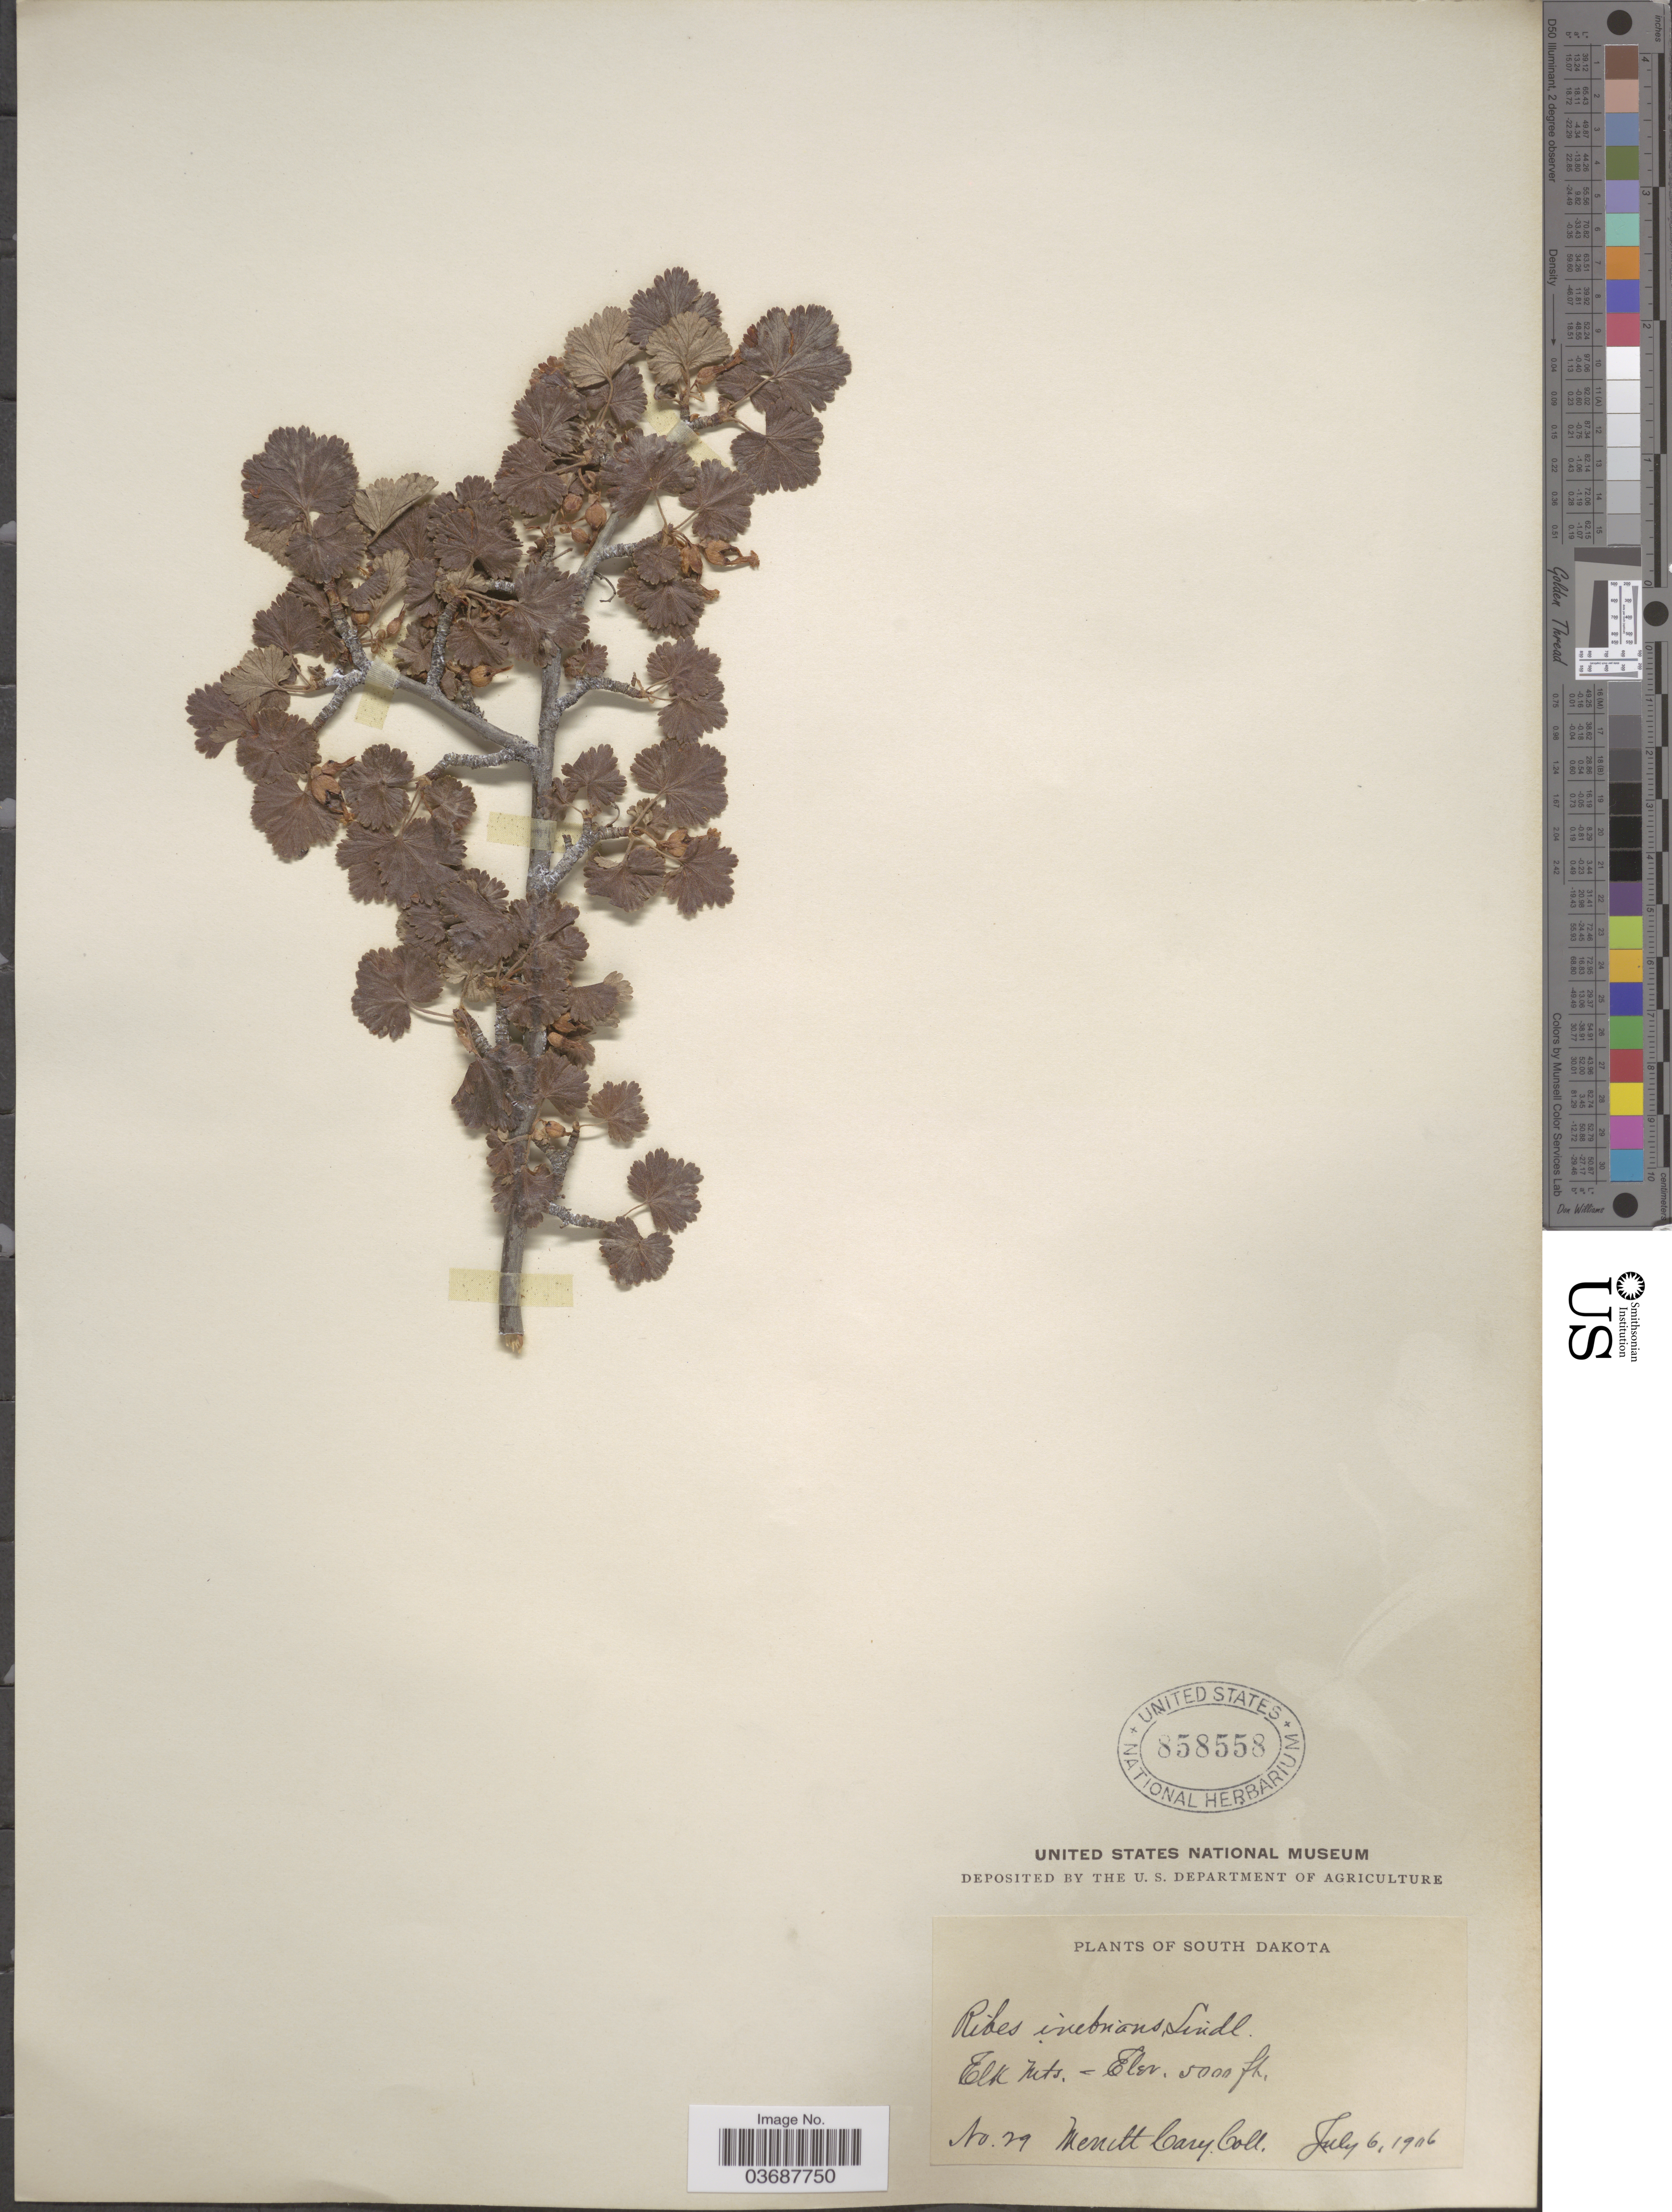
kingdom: Plantae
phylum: Tracheophyta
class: Magnoliopsida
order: Saxifragales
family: Grossulariaceae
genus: Ribes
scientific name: Ribes inebrians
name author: Lindl.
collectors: M. Cary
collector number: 29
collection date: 1906-07-06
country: United States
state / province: South Dakota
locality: Elk Mts.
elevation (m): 1524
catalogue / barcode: US 858558